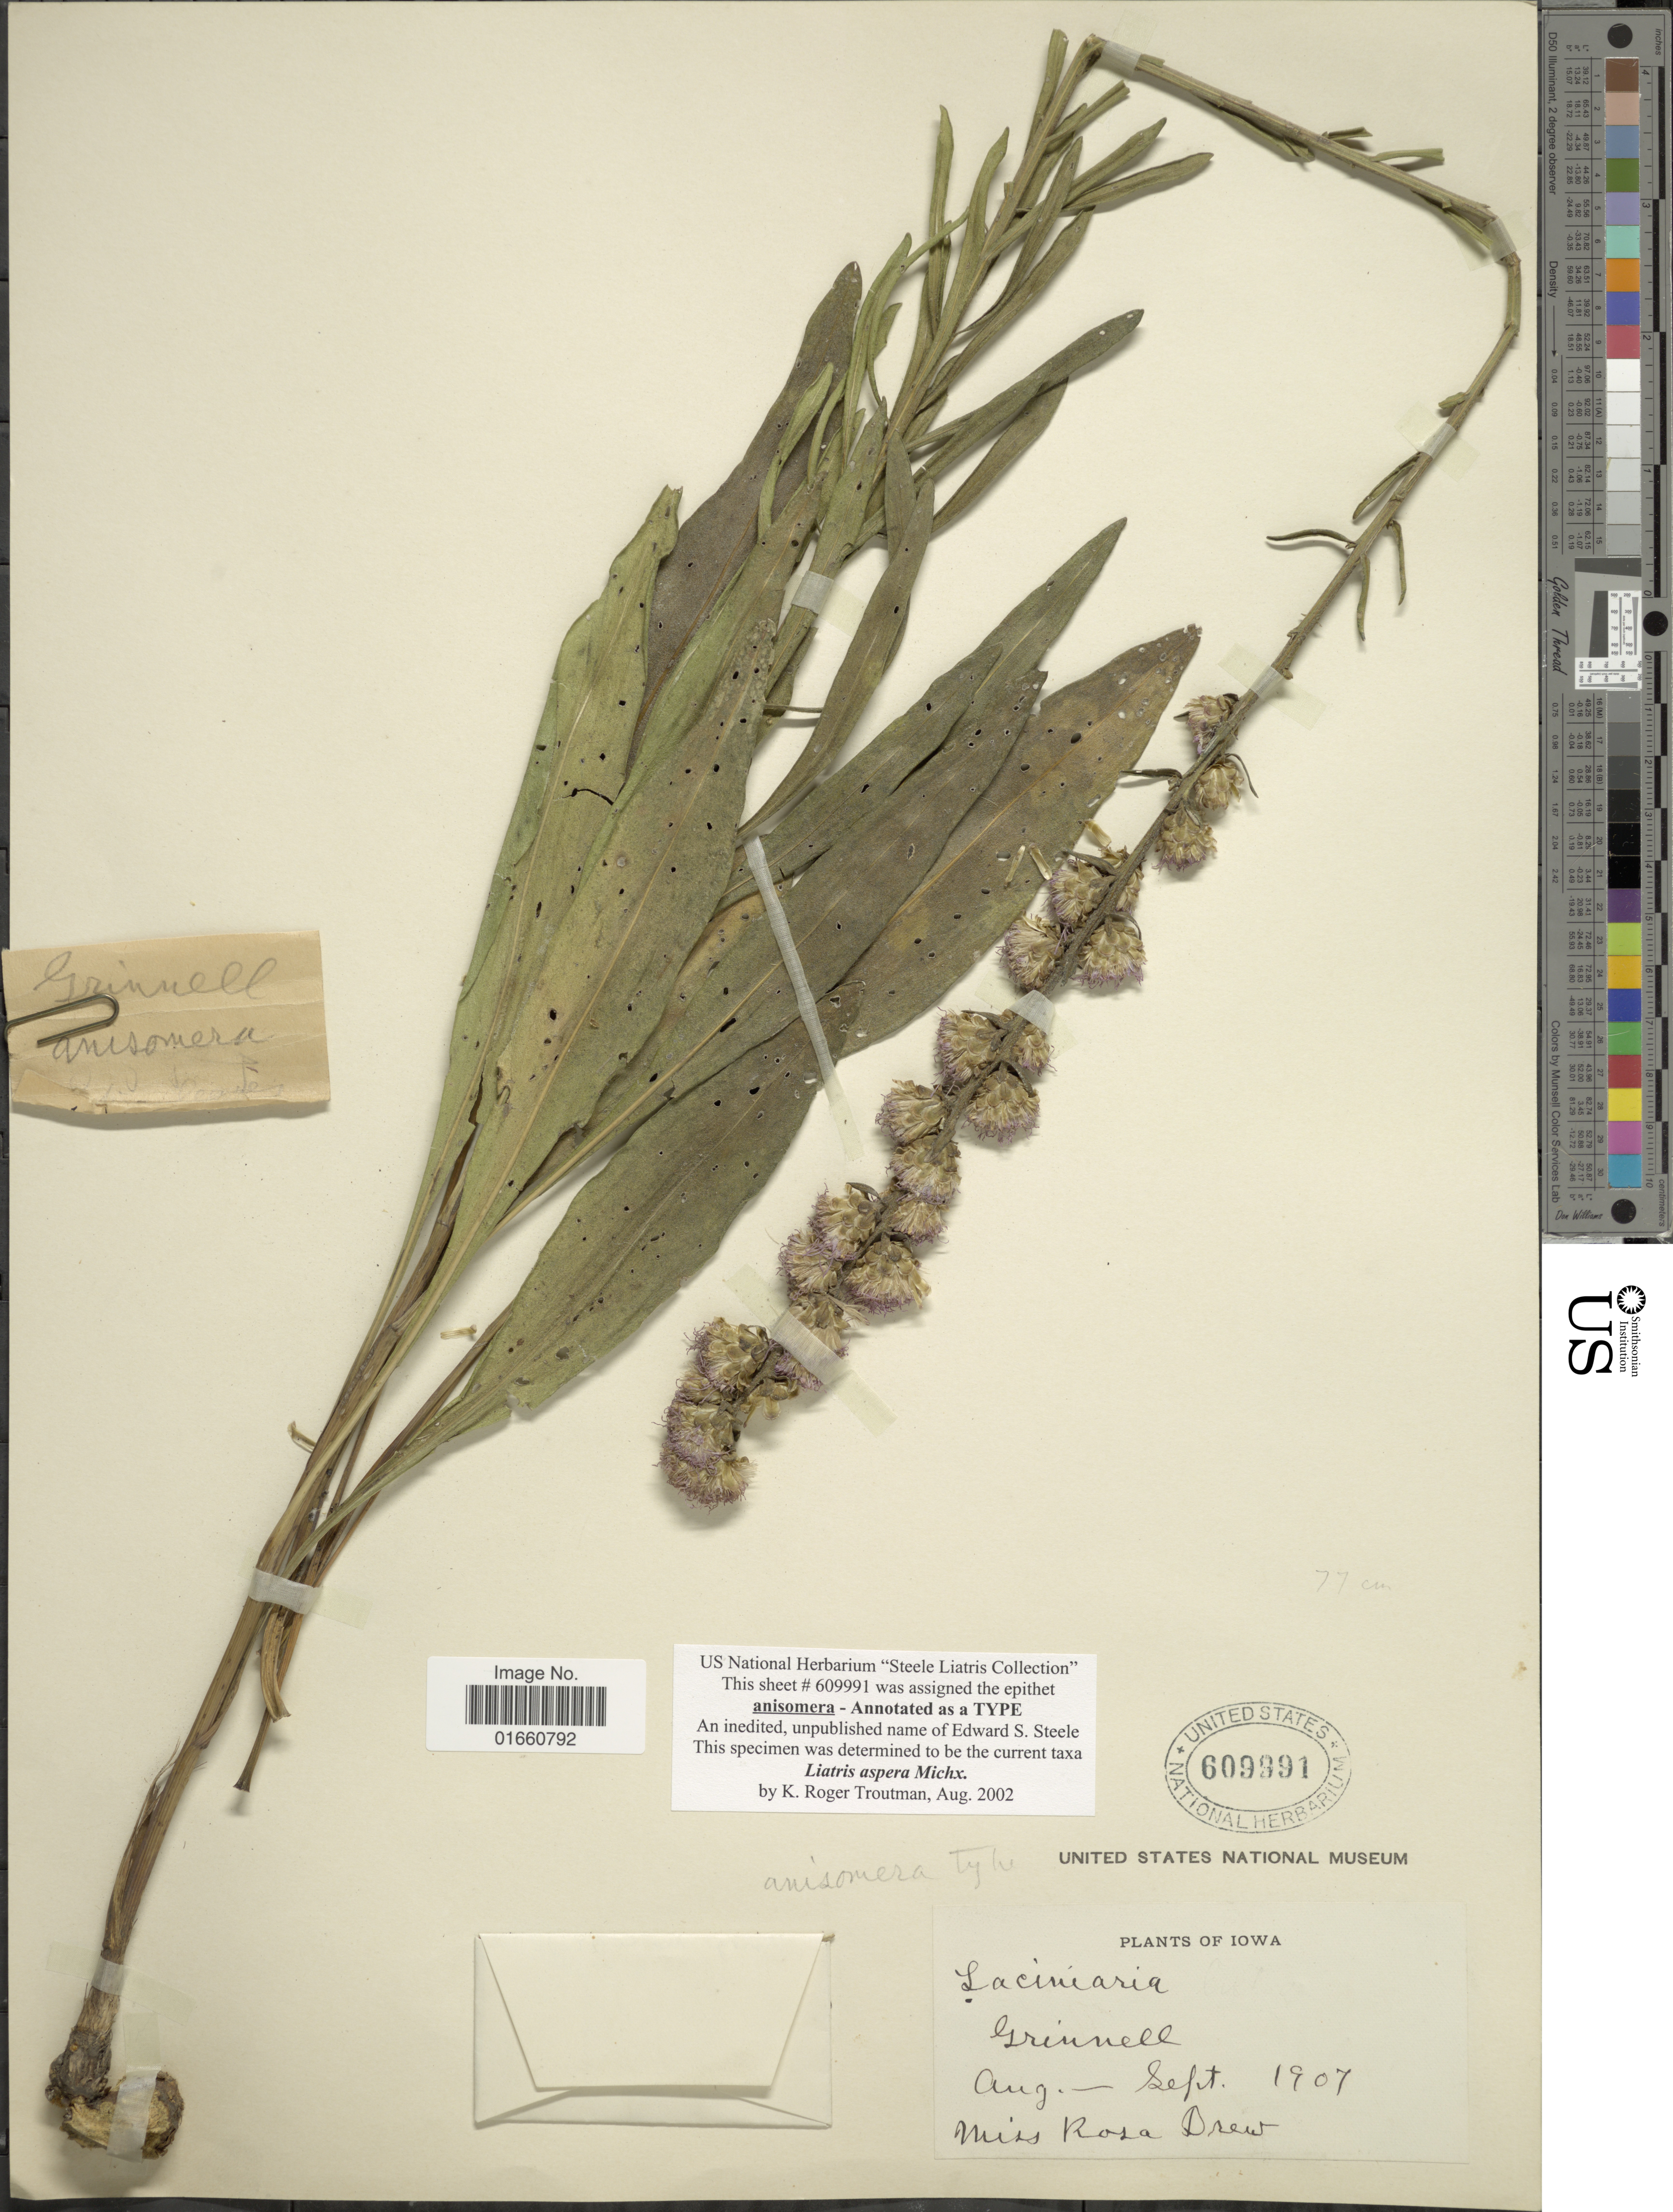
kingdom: Plantae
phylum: Tracheophyta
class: Magnoliopsida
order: Asterales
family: Asteraceae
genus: Liatris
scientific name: Liatris aspera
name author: Michx.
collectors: R. Drew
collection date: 1907-08/1907-09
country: United States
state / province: Iowa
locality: Grinnell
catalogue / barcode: US 609991